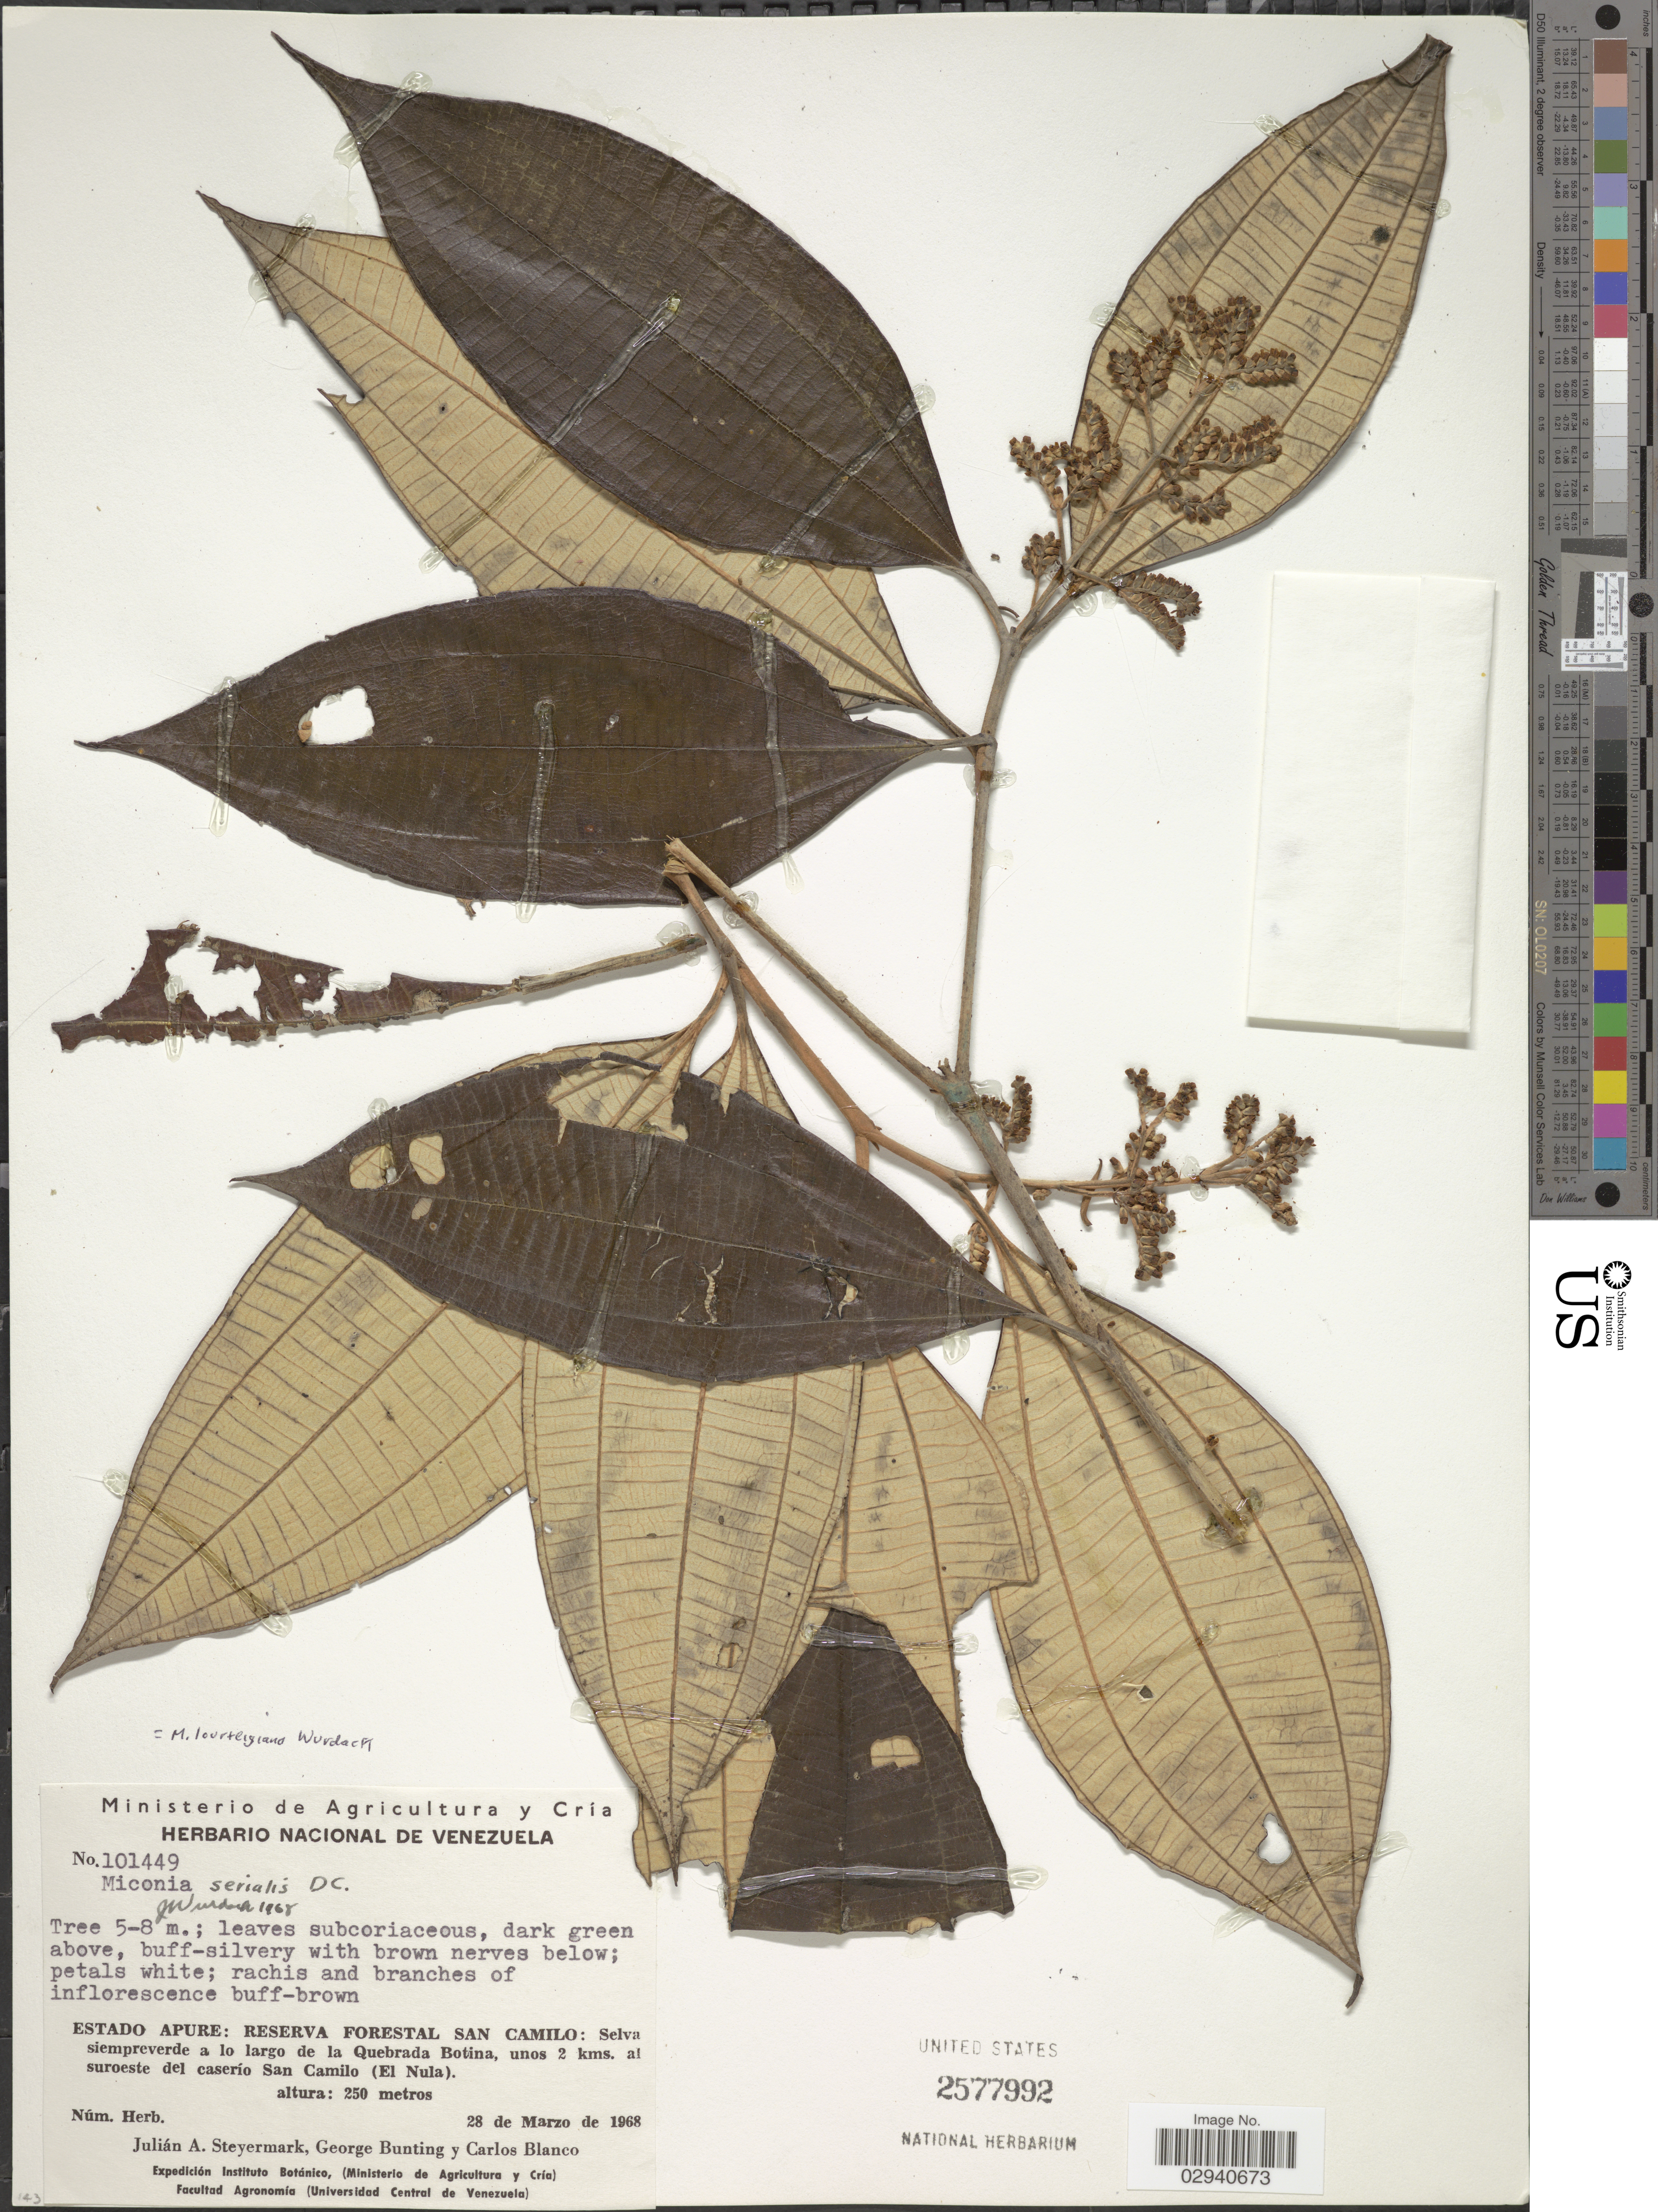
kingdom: Plantae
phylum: Tracheophyta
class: Magnoliopsida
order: Myrtales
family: Melastomataceae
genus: Miconia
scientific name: Miconia lourteigiana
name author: Wurdack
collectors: J. Steyermark, G. S. Bunting & C. Blanco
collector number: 101449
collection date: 1968-03-28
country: Venezuela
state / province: Apure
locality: Reserva Forestal San Camilo: Selva siempreverde a lo largo de la Quebrada Botina, unos 2 kms. al suroeste del caserío San Camilo (El Nula).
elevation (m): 250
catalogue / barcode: US 2577992